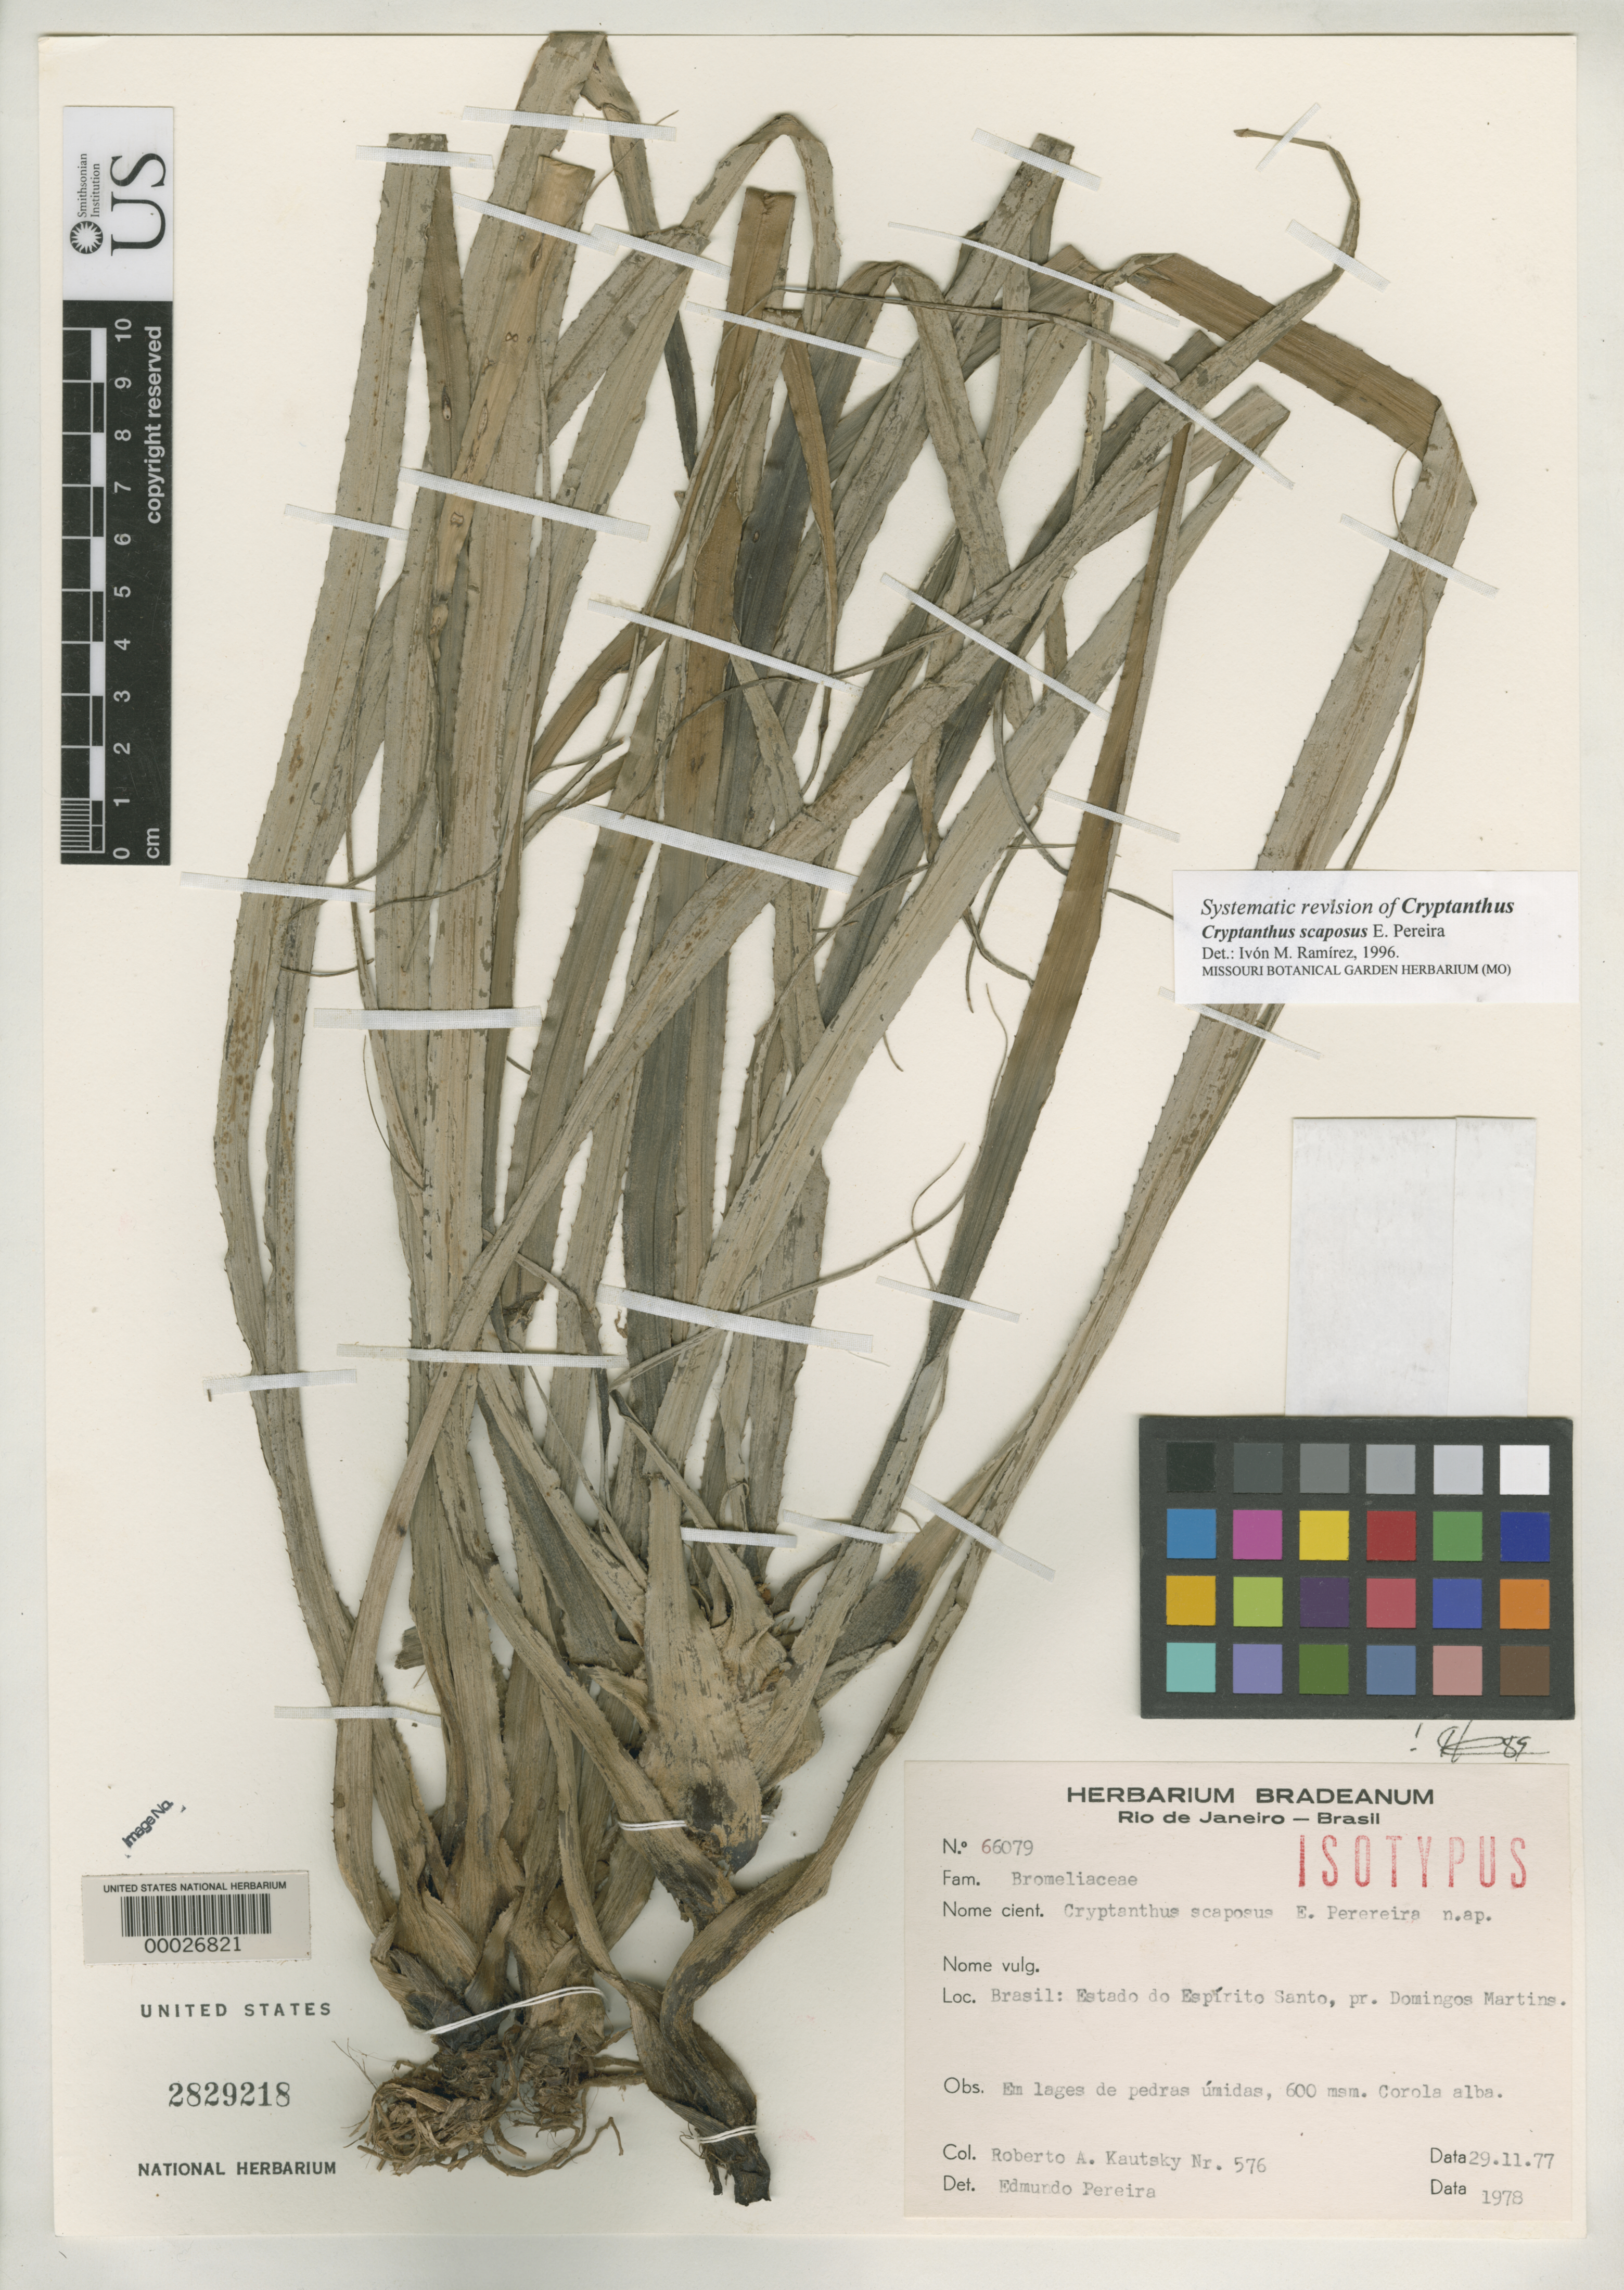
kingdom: Plantae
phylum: Tracheophyta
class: Liliopsida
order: Poales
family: Bromeliaceae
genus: Cryptanthus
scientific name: Cryptanthus scaposus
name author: E. Pereira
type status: Isotype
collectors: R. Kautsky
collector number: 576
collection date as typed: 29 Nov 1977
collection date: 1977-11-29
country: Brazil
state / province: Espírito Santo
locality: Pr. Domingos Martins.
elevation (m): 600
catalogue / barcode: US 2829218